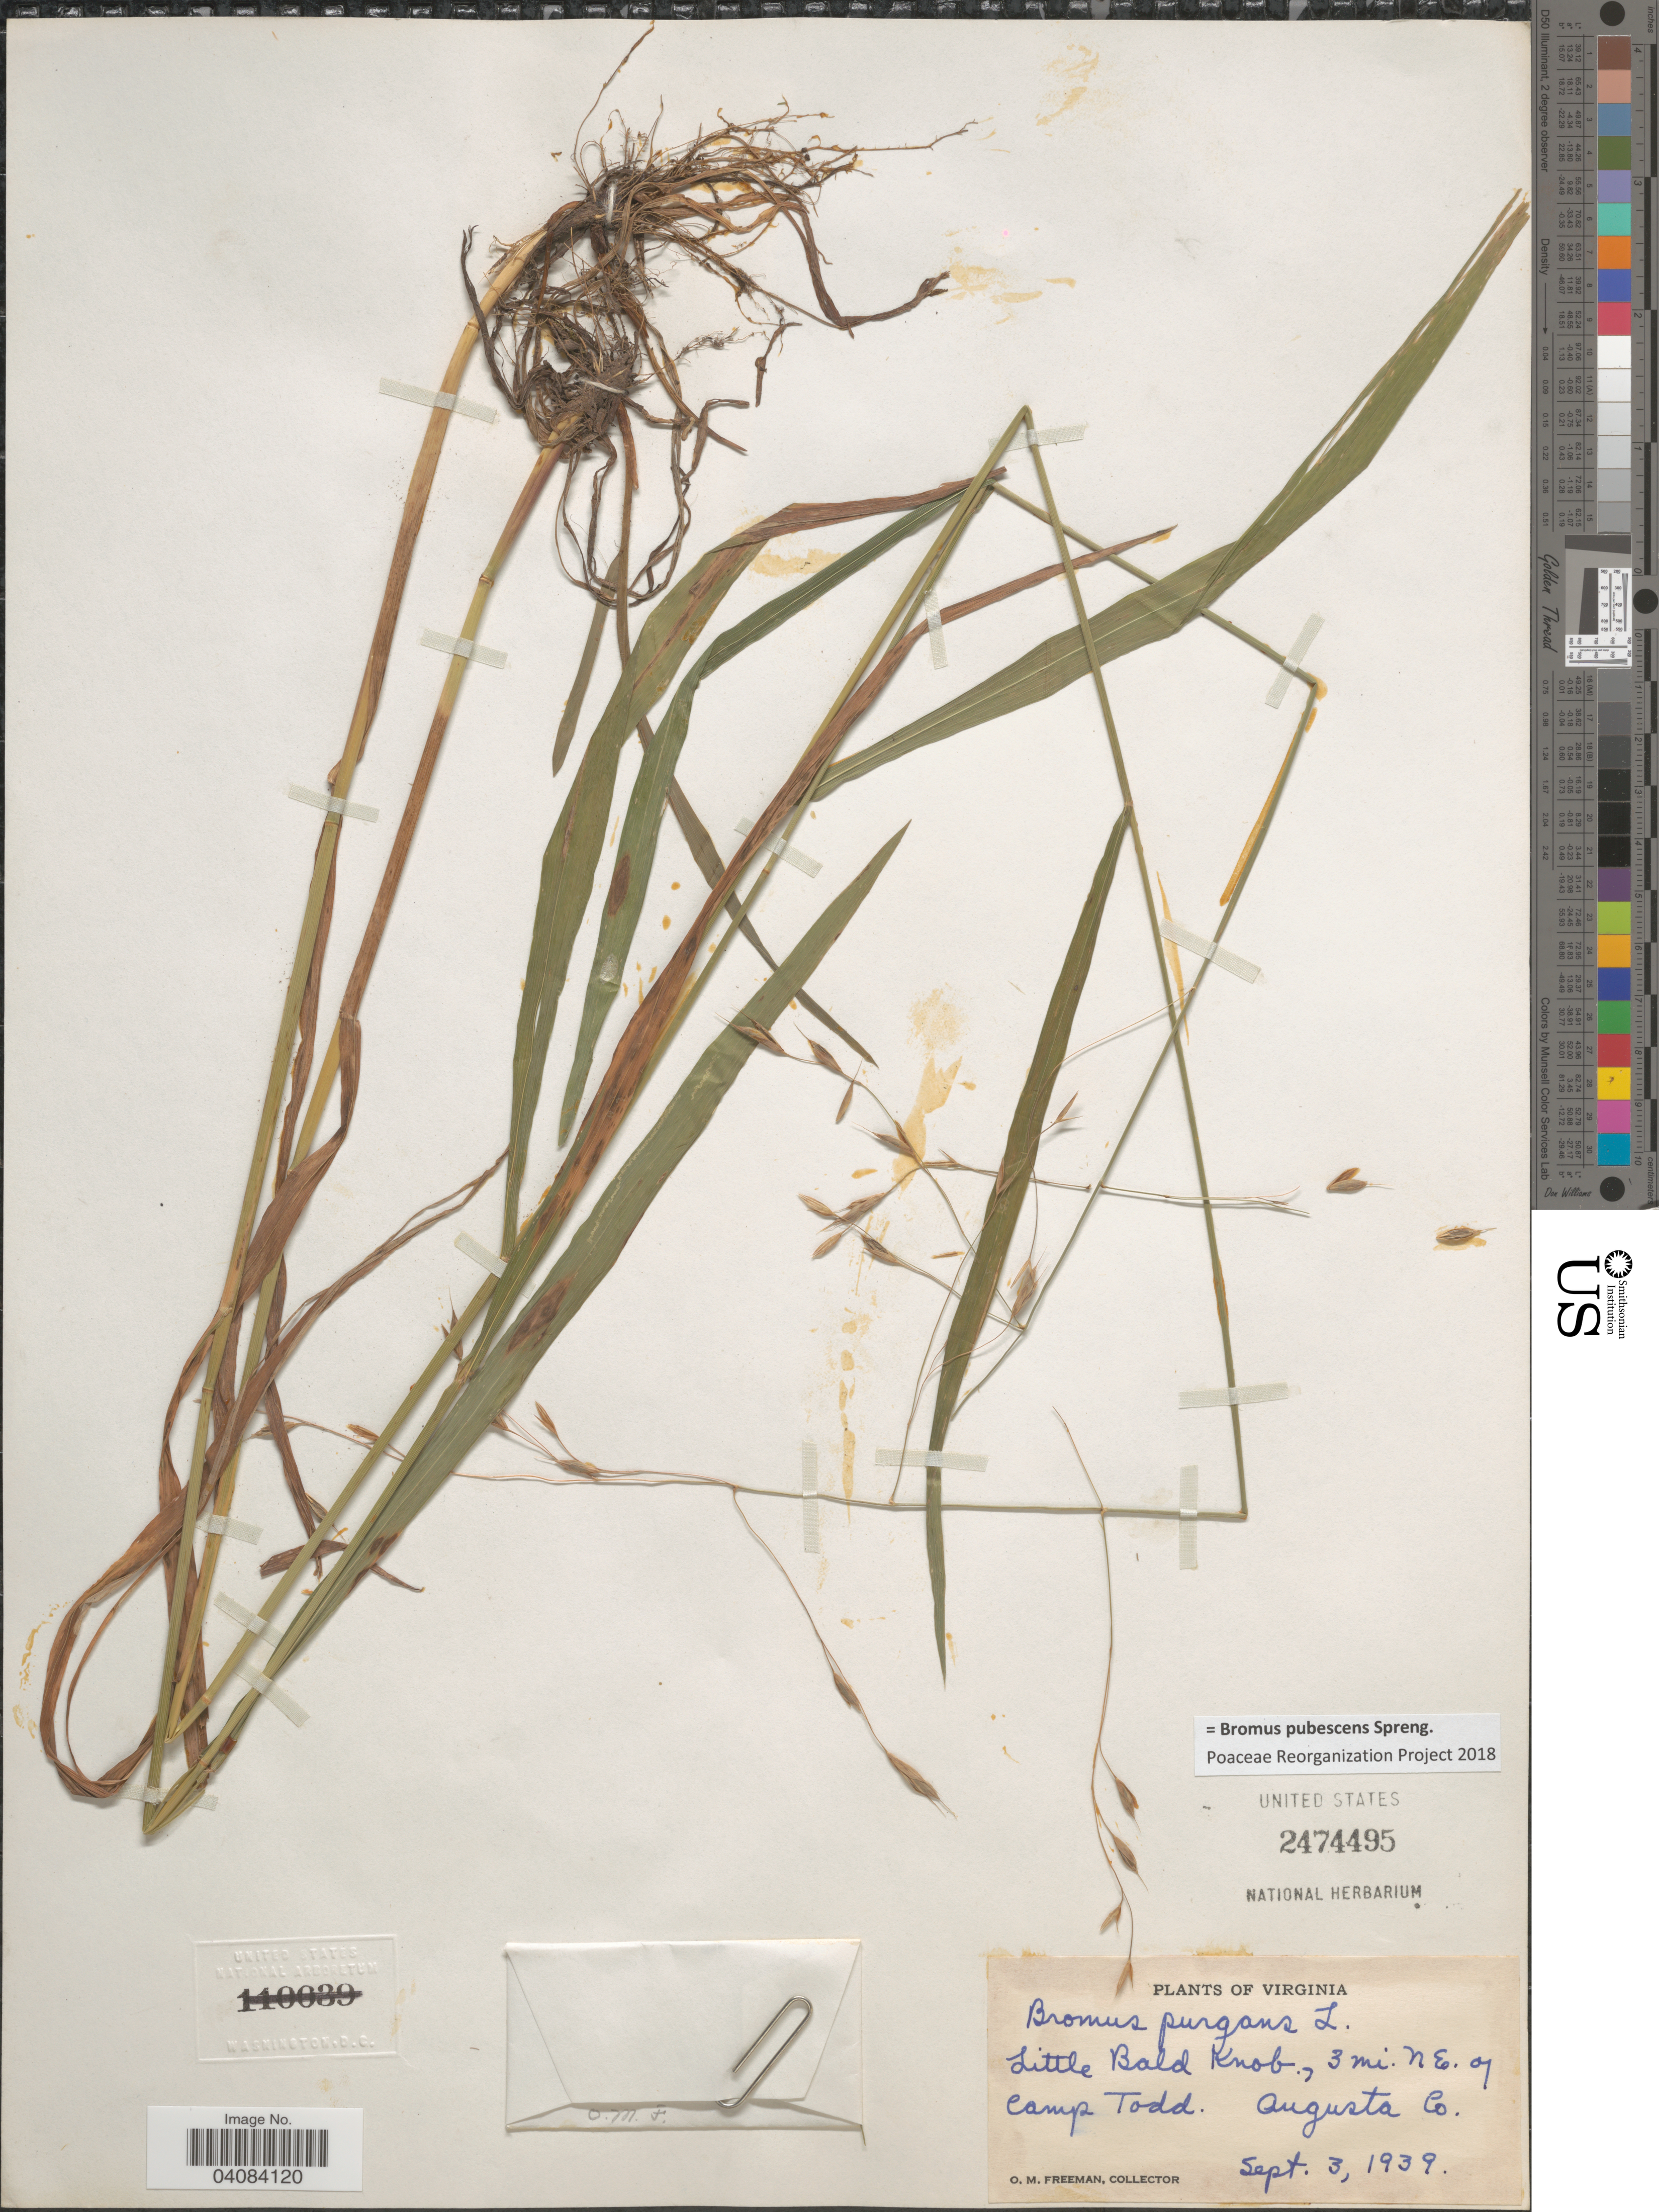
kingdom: Plantae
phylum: Tracheophyta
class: Liliopsida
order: Poales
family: Poaceae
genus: Bromus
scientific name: Bromus pubescens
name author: Muhl. ex Willd.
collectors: O. Freeman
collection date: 1939-09-03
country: United States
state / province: Virginia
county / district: Augusta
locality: Little Bald Knob., 3 mi. NE of Camp Todd. Augusta Co.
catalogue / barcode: US 2474495